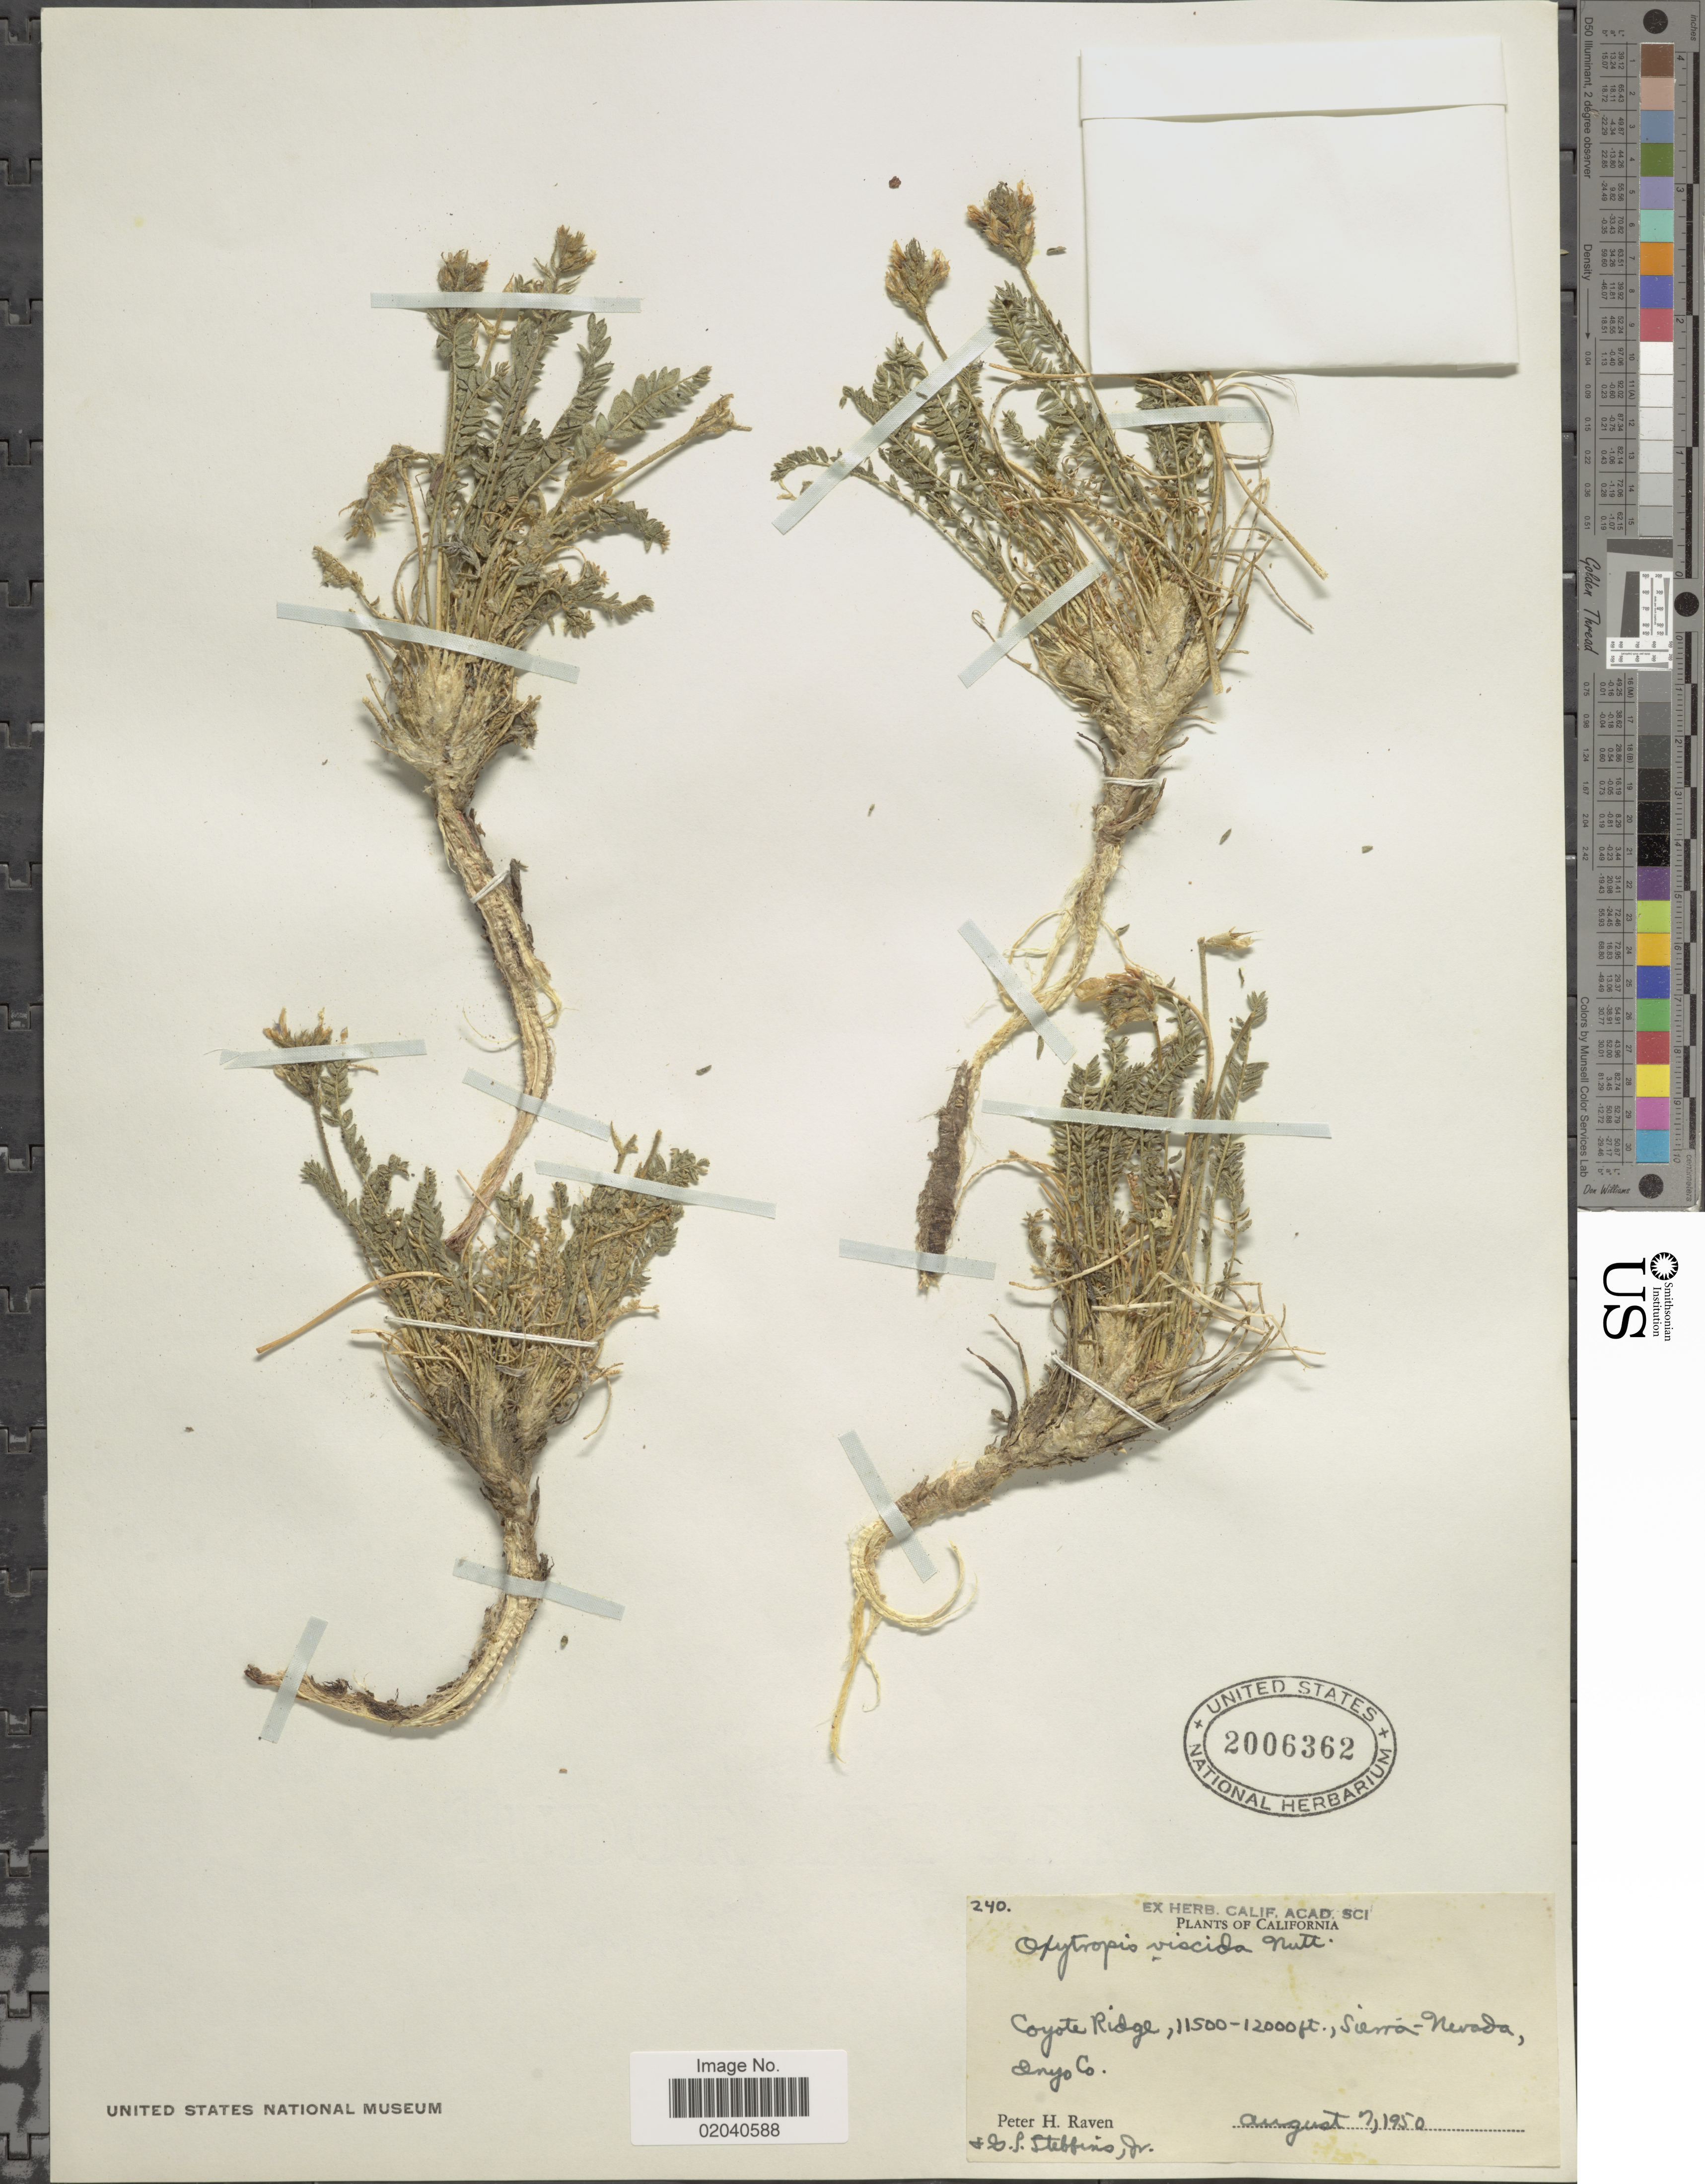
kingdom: Plantae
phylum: Tracheophyta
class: Magnoliopsida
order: Fabales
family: Fabaceae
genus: Oxytropis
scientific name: Oxytropis viscida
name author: Nutt.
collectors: P. Raven & G. L. Stebbins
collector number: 240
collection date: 1950-08-07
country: United States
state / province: California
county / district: Inyo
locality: Coyote Ridge, Sierra-Nevada, Inyo Co.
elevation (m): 3505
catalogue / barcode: US 2006362